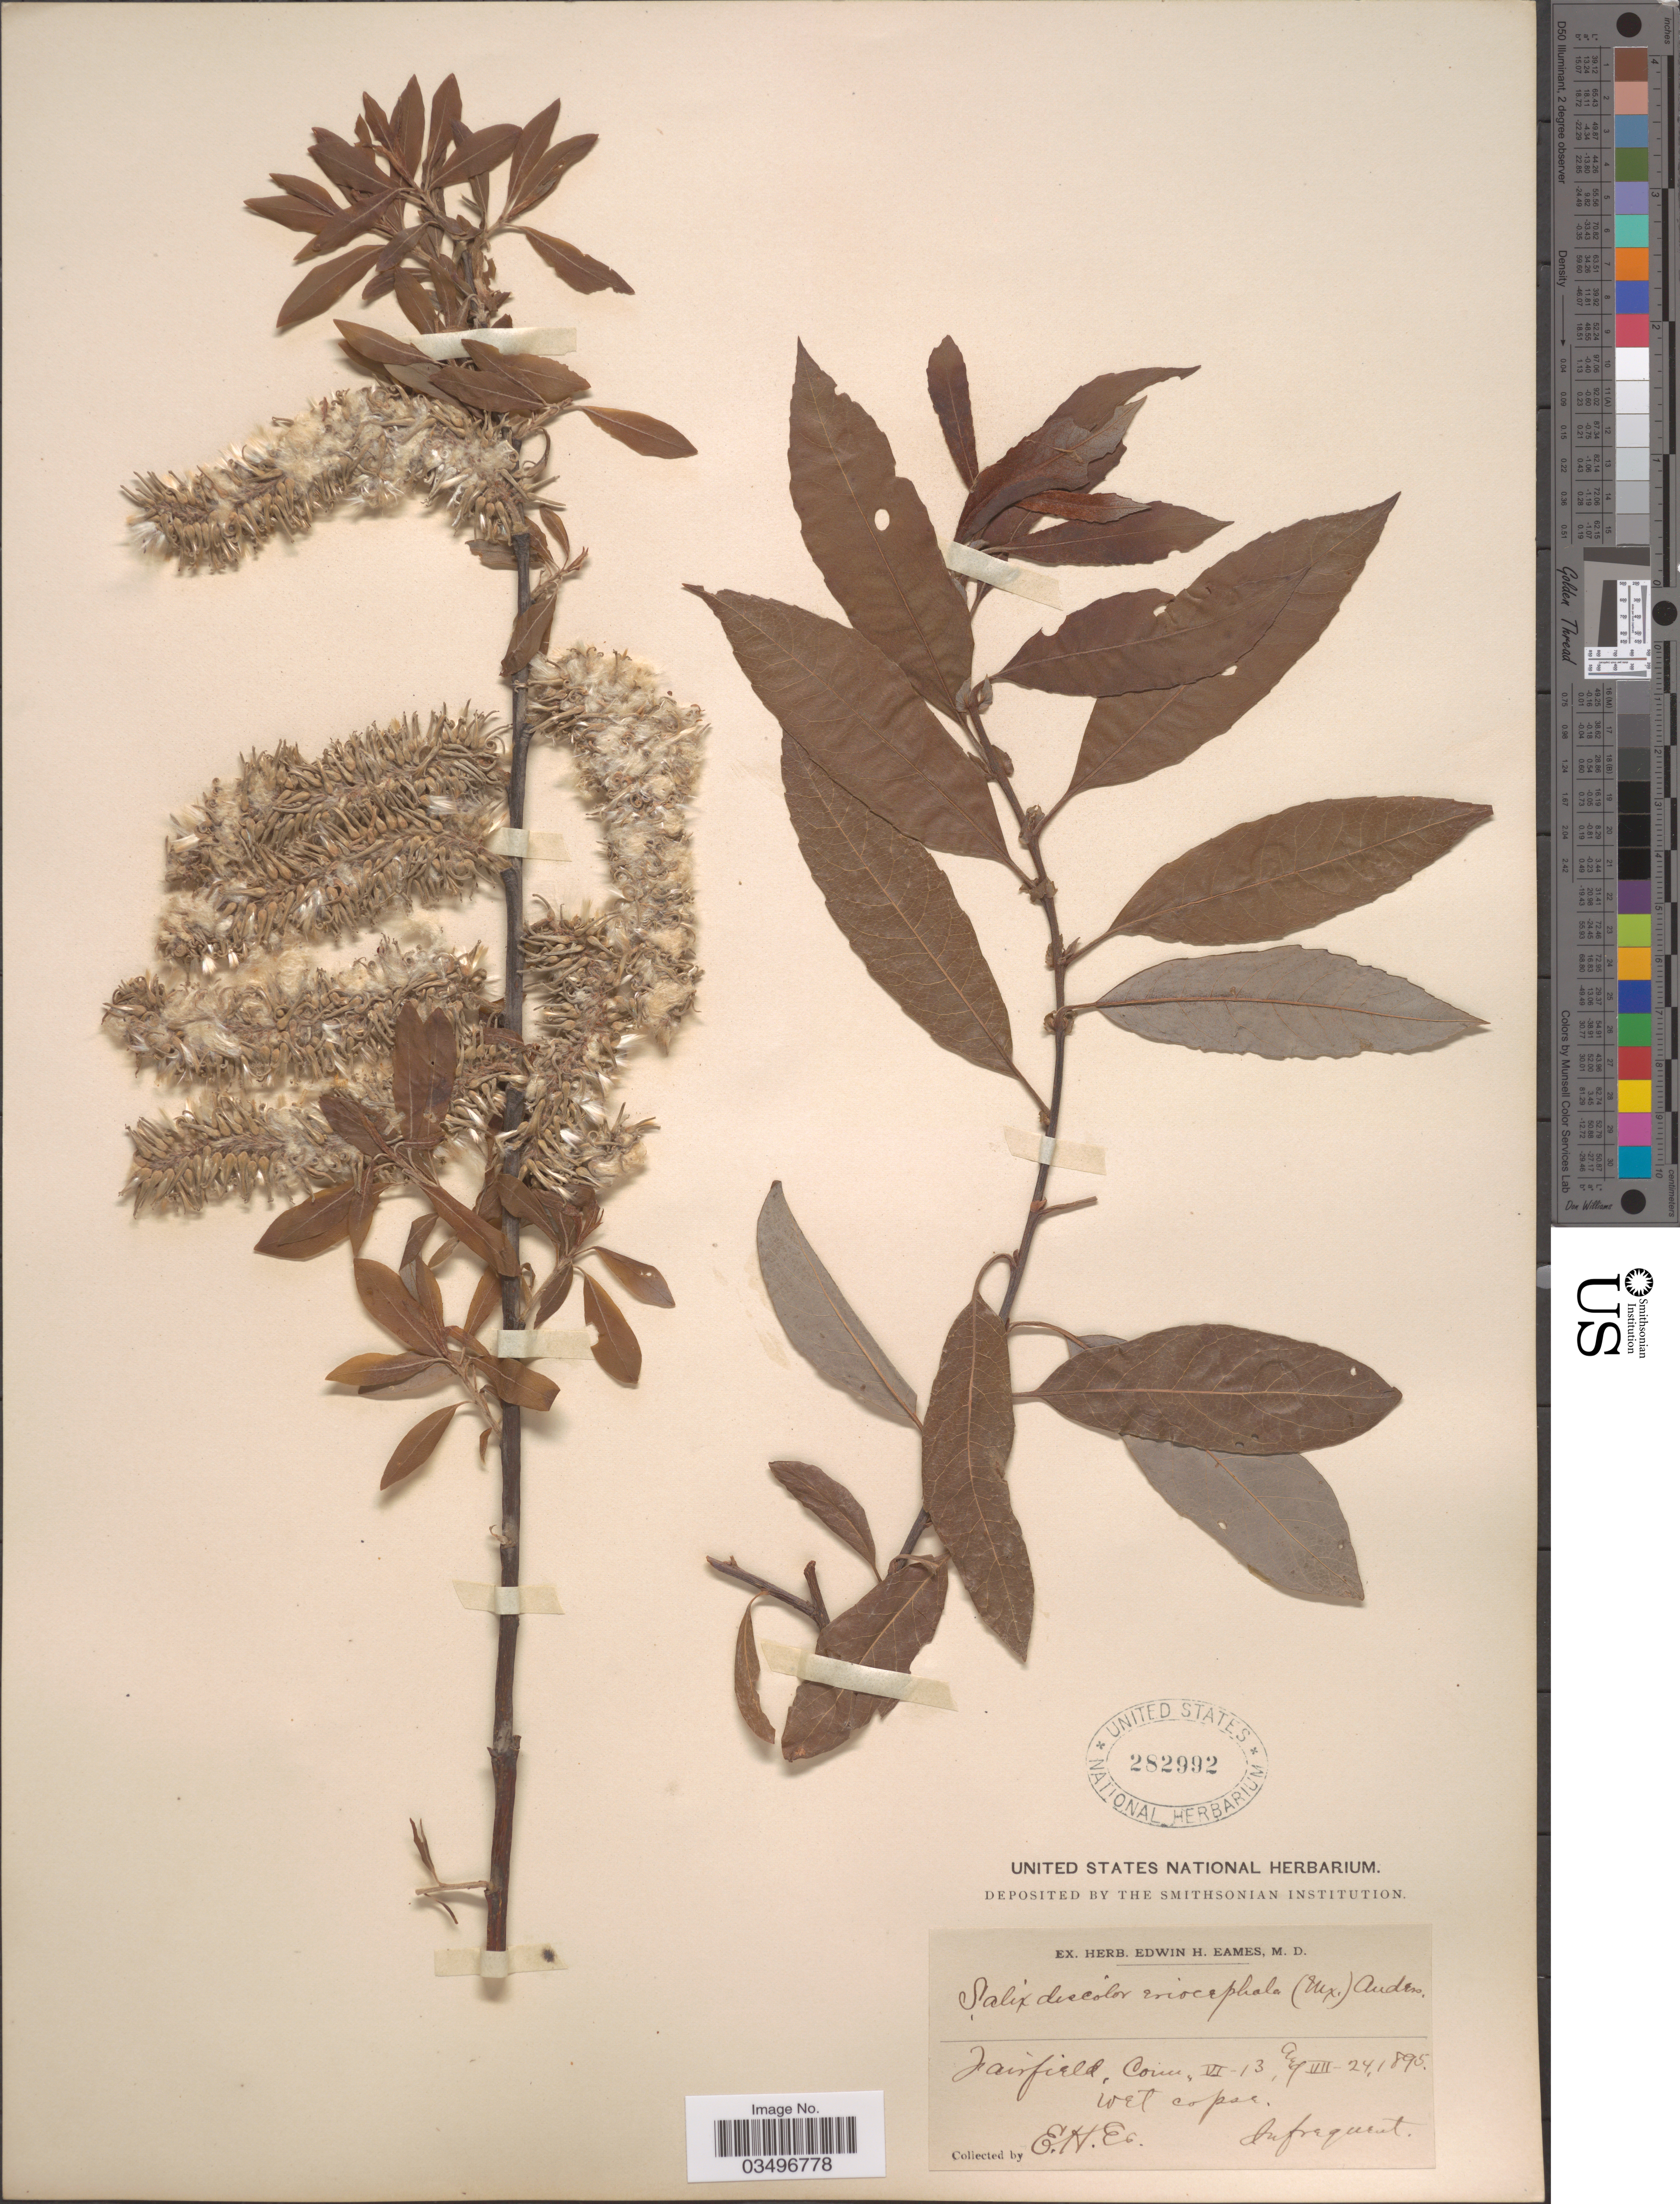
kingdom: Plantae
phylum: Tracheophyta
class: Magnoliopsida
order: Malpighiales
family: Salicaceae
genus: Salix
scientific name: Salix discolor var. eriocephala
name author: (Michx.) Andersson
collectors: E. H. Eames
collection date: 1895-06-13/1895-07-24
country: United States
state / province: Connecticut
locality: Fairfield.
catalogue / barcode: US 282992